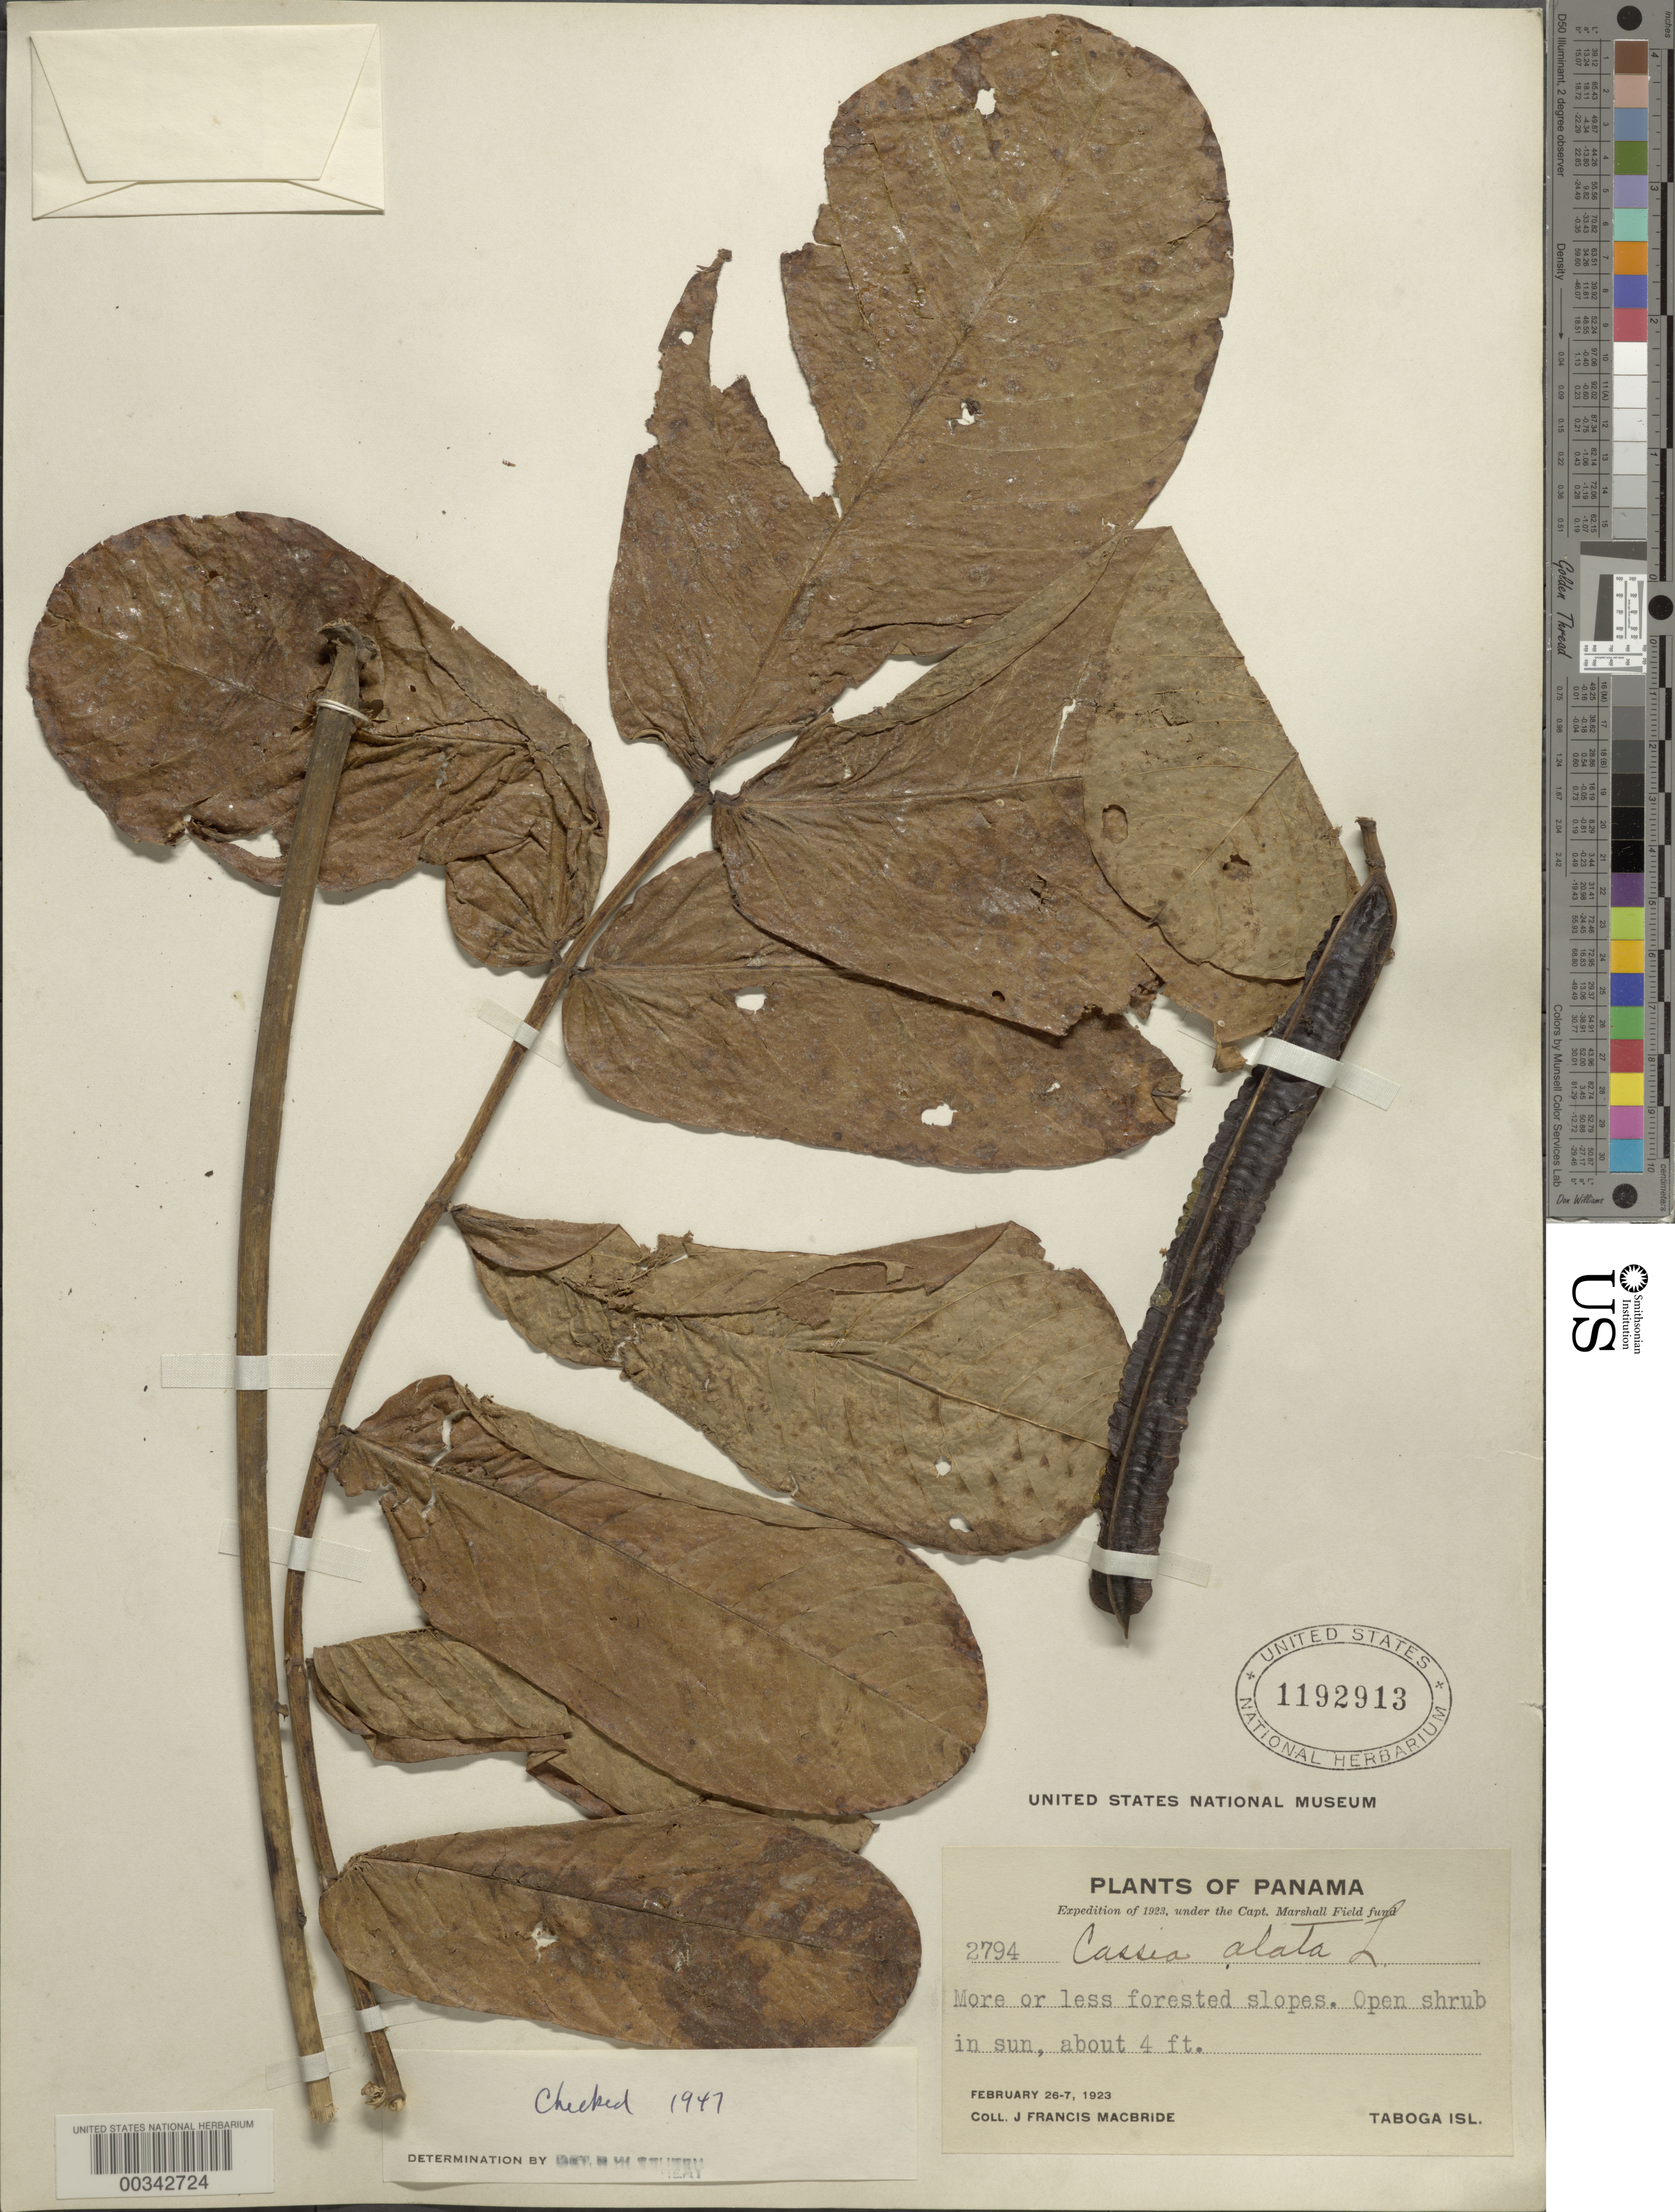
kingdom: Plantae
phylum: Tracheophyta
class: Magnoliopsida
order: Fabales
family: Fabaceae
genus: Senna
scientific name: Senna alata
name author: (L.) Roxb.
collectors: J. F. Macbride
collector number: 2794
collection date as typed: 26 Feb 1923 to 27 Feb 1923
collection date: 1923-02-26/1923-02-27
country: Panama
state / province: Panamá (?)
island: Taboga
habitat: More or less forested slopes; in sun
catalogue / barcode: US 1192913